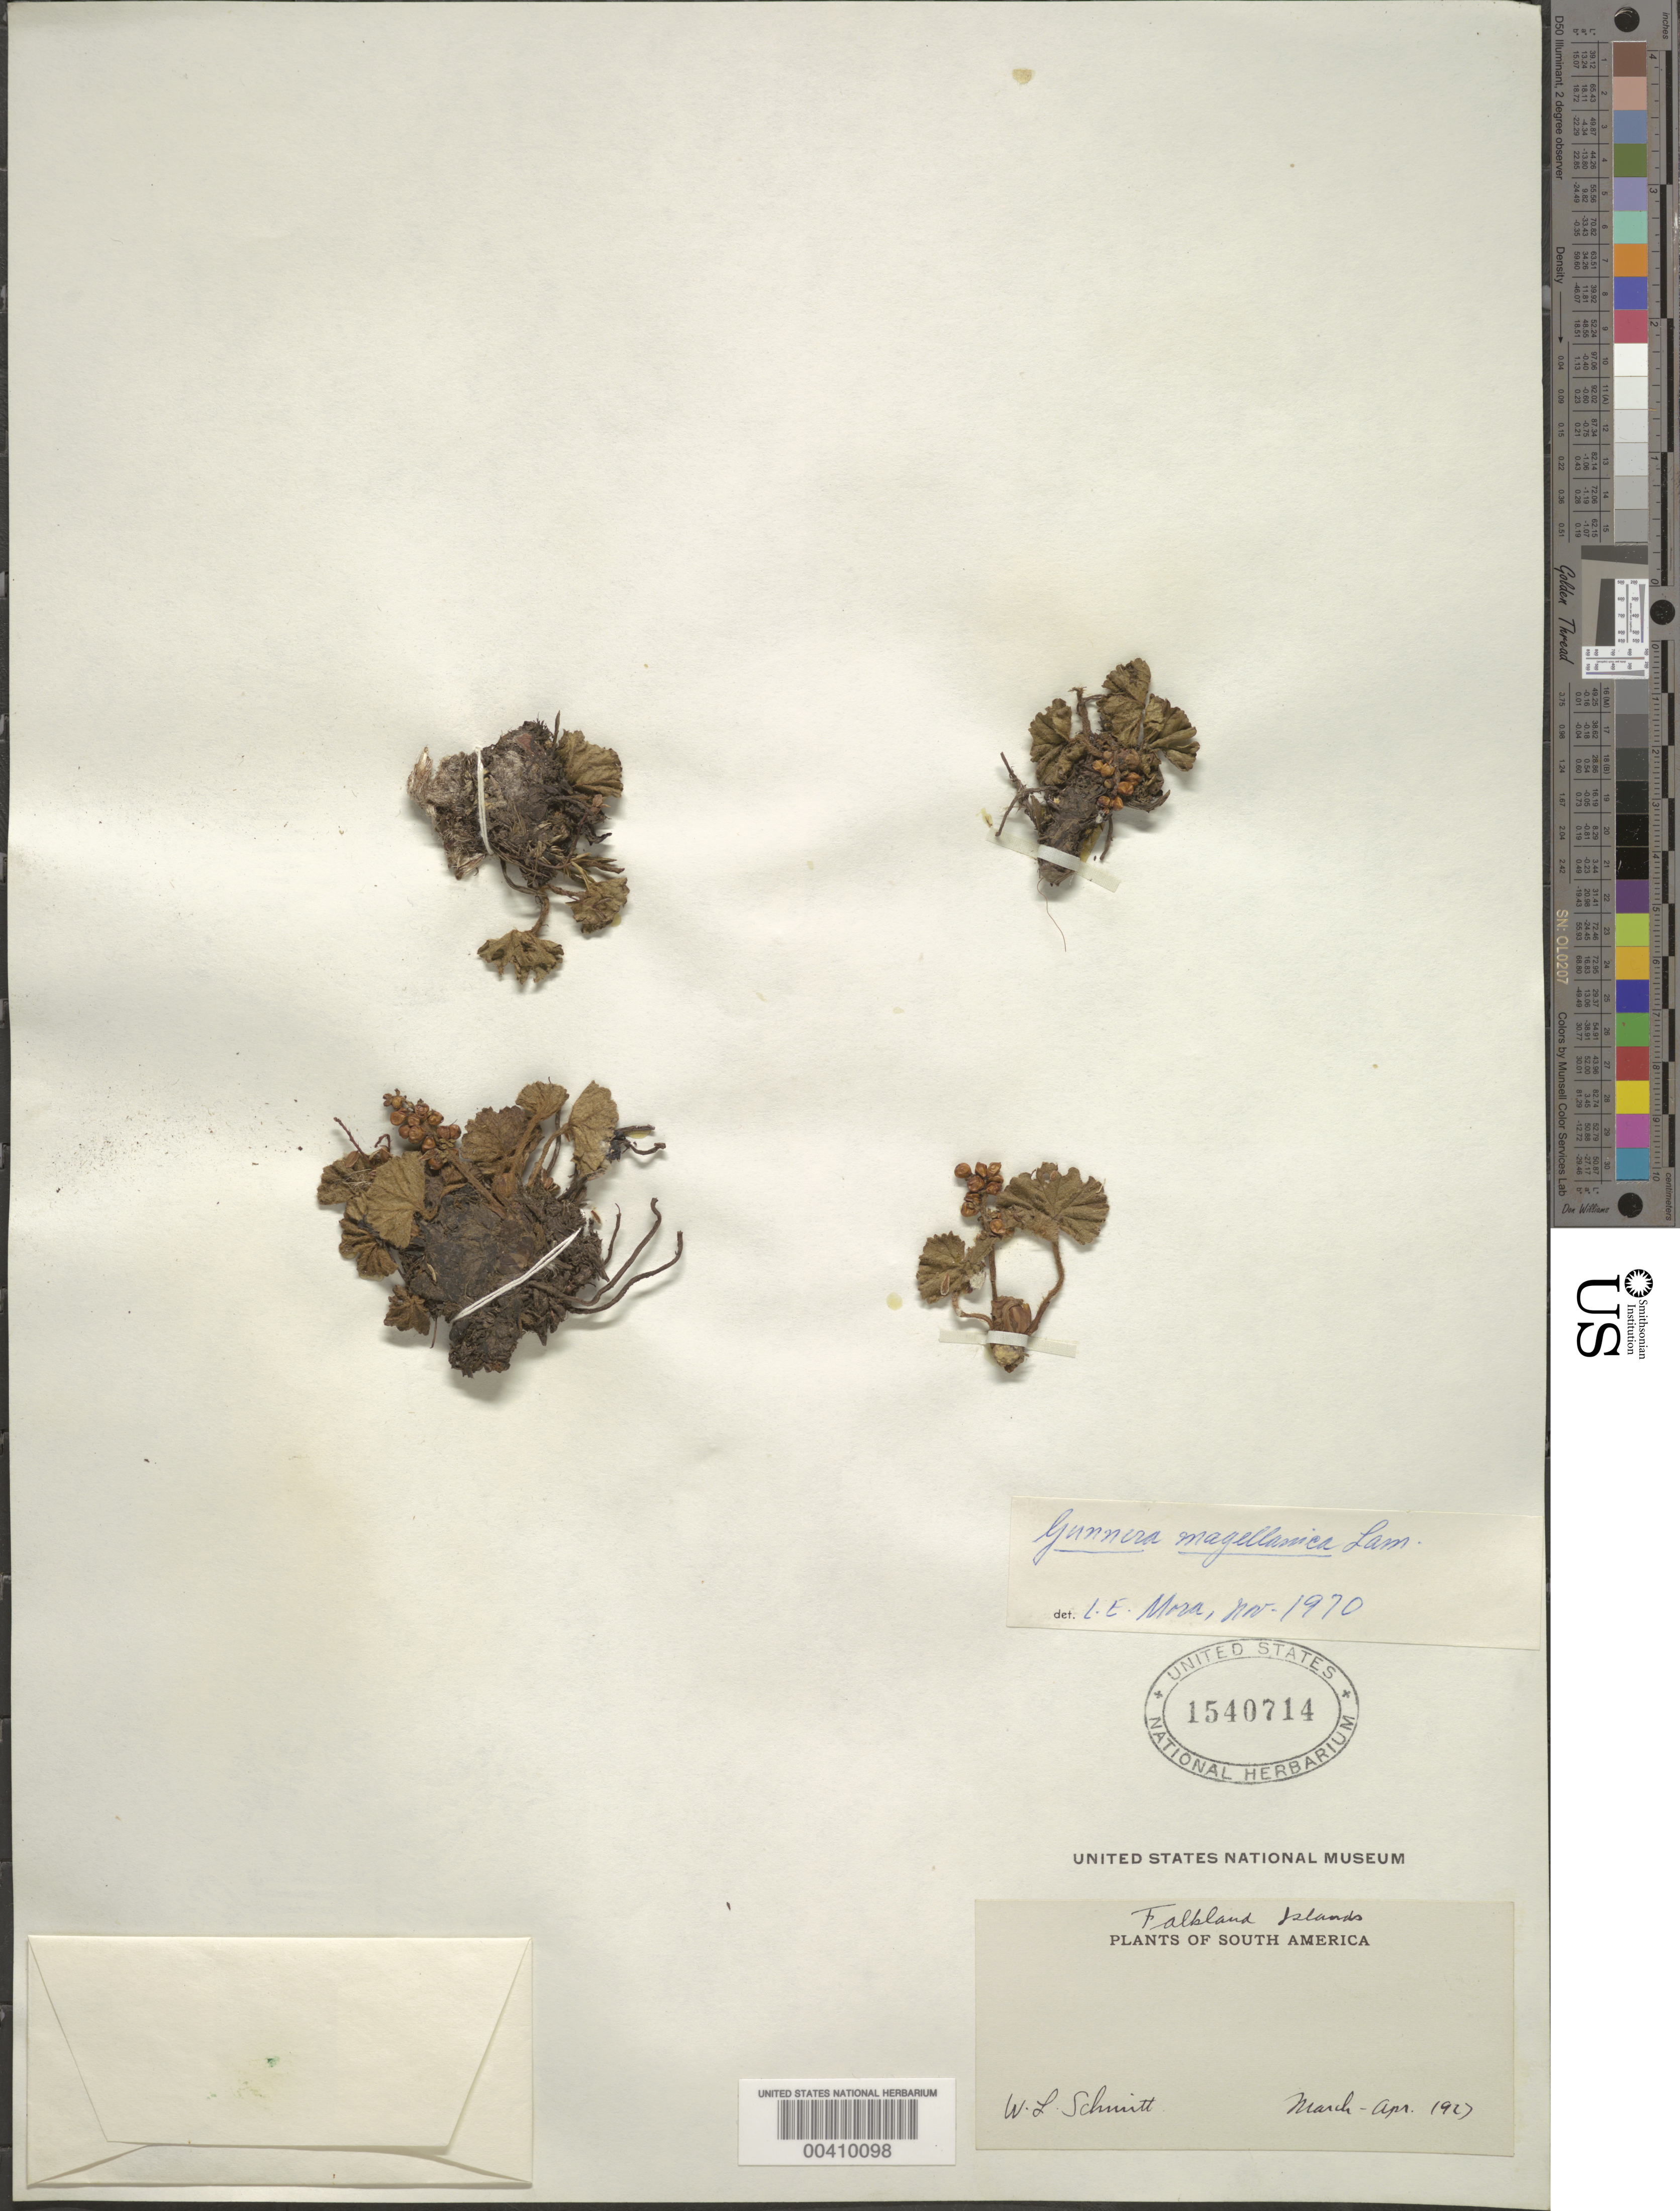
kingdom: Plantae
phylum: Tracheophyta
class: Magnoliopsida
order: Gunnerales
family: Gunneraceae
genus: Gunnera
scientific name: Gunnera magellanica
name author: Lam.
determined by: Mora-Osejo, L. E.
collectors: W. L. Schmitt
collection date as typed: Mar 1927 to -- Apr 1927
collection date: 1927-03/1927-04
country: Falkland Islands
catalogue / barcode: US 1540714